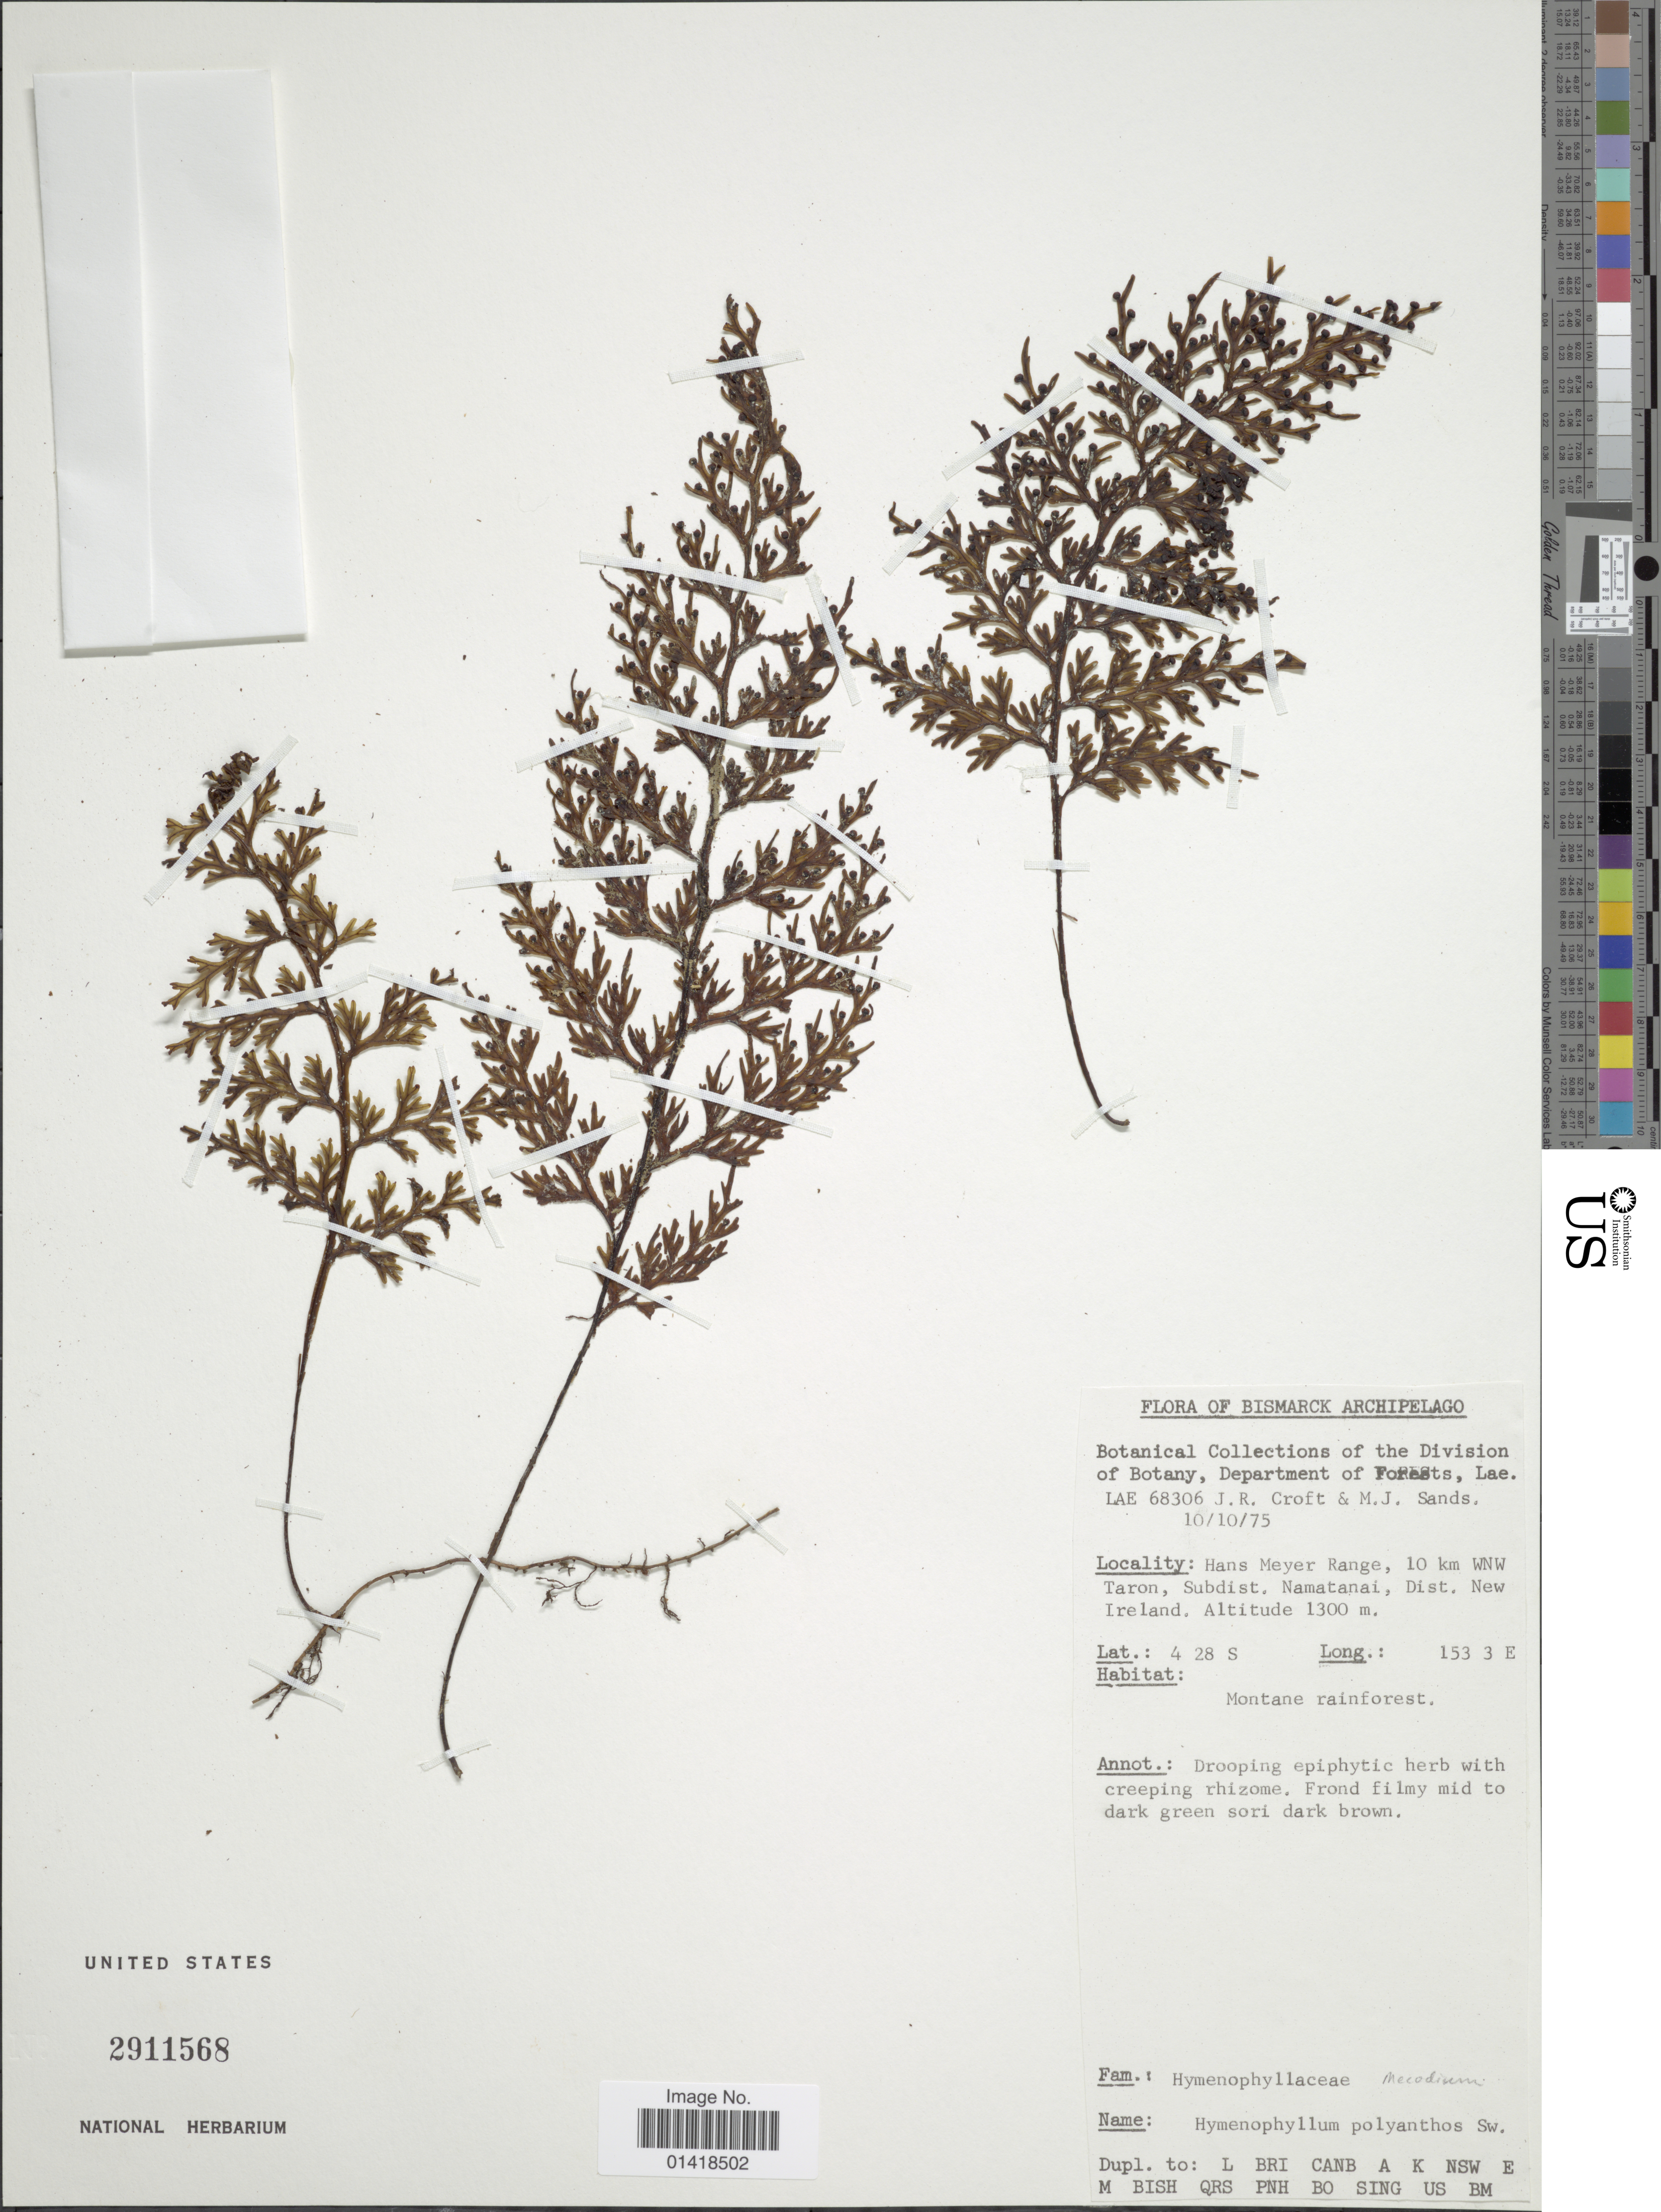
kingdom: Plantae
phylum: Tracheophyta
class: Polypodiopsida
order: Hymenophyllales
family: Hymenophyllaceae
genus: Hymenophyllum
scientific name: Hymenophyllum polyanthos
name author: (Sw.) Sw.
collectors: J. R. Croft & M. Sands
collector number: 68306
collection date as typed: Transcribed d/m/y: 10/10/75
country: Papua New Guinea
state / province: New Ireland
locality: Bismarck Archipelago. Hans Meyer Range, 10 km WNW Taron, Subdist. Namatanai, Dist. New Ireland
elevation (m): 1300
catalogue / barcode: US 2911568